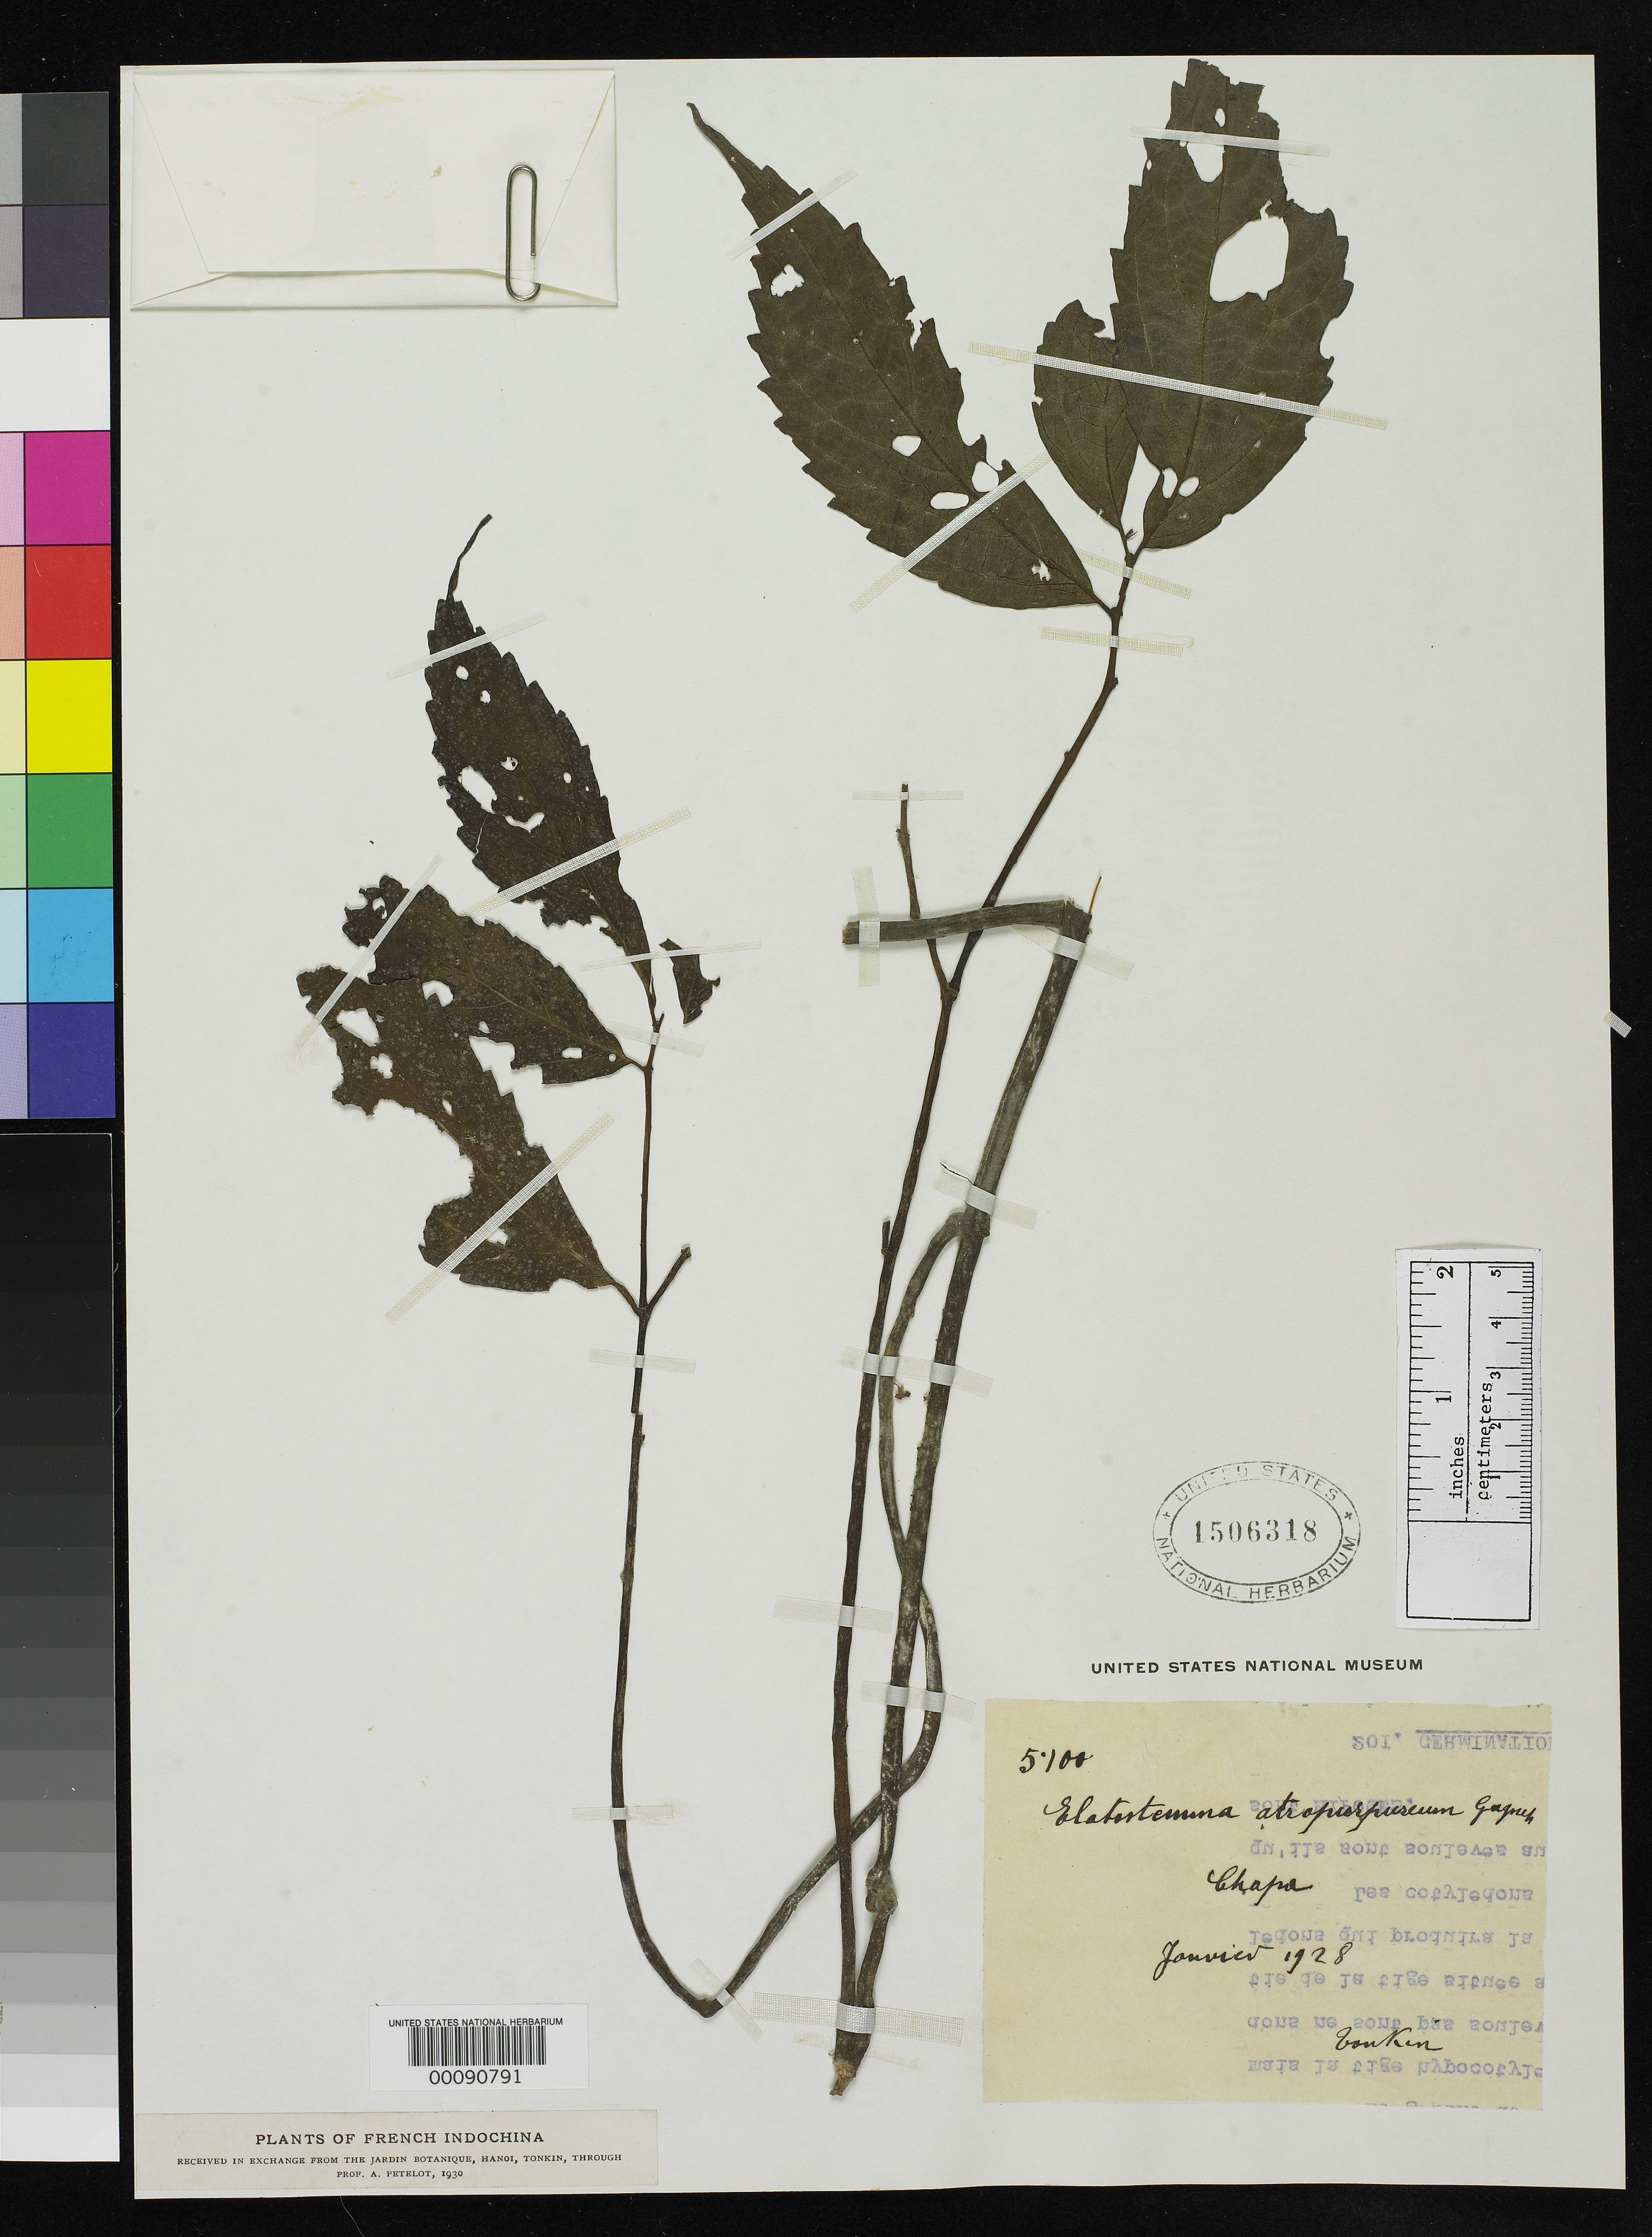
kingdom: Plantae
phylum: Tracheophyta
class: Magnoliopsida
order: Rosales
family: Urticaceae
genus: Elatostema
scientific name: Elatostema atropurpureum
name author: Gagnep. in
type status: Type Collection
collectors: P. A. Pételot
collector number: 5100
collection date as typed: Jan 1928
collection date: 1928-01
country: Vietnam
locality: Tonkin, Chapa.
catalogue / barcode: US 1506318